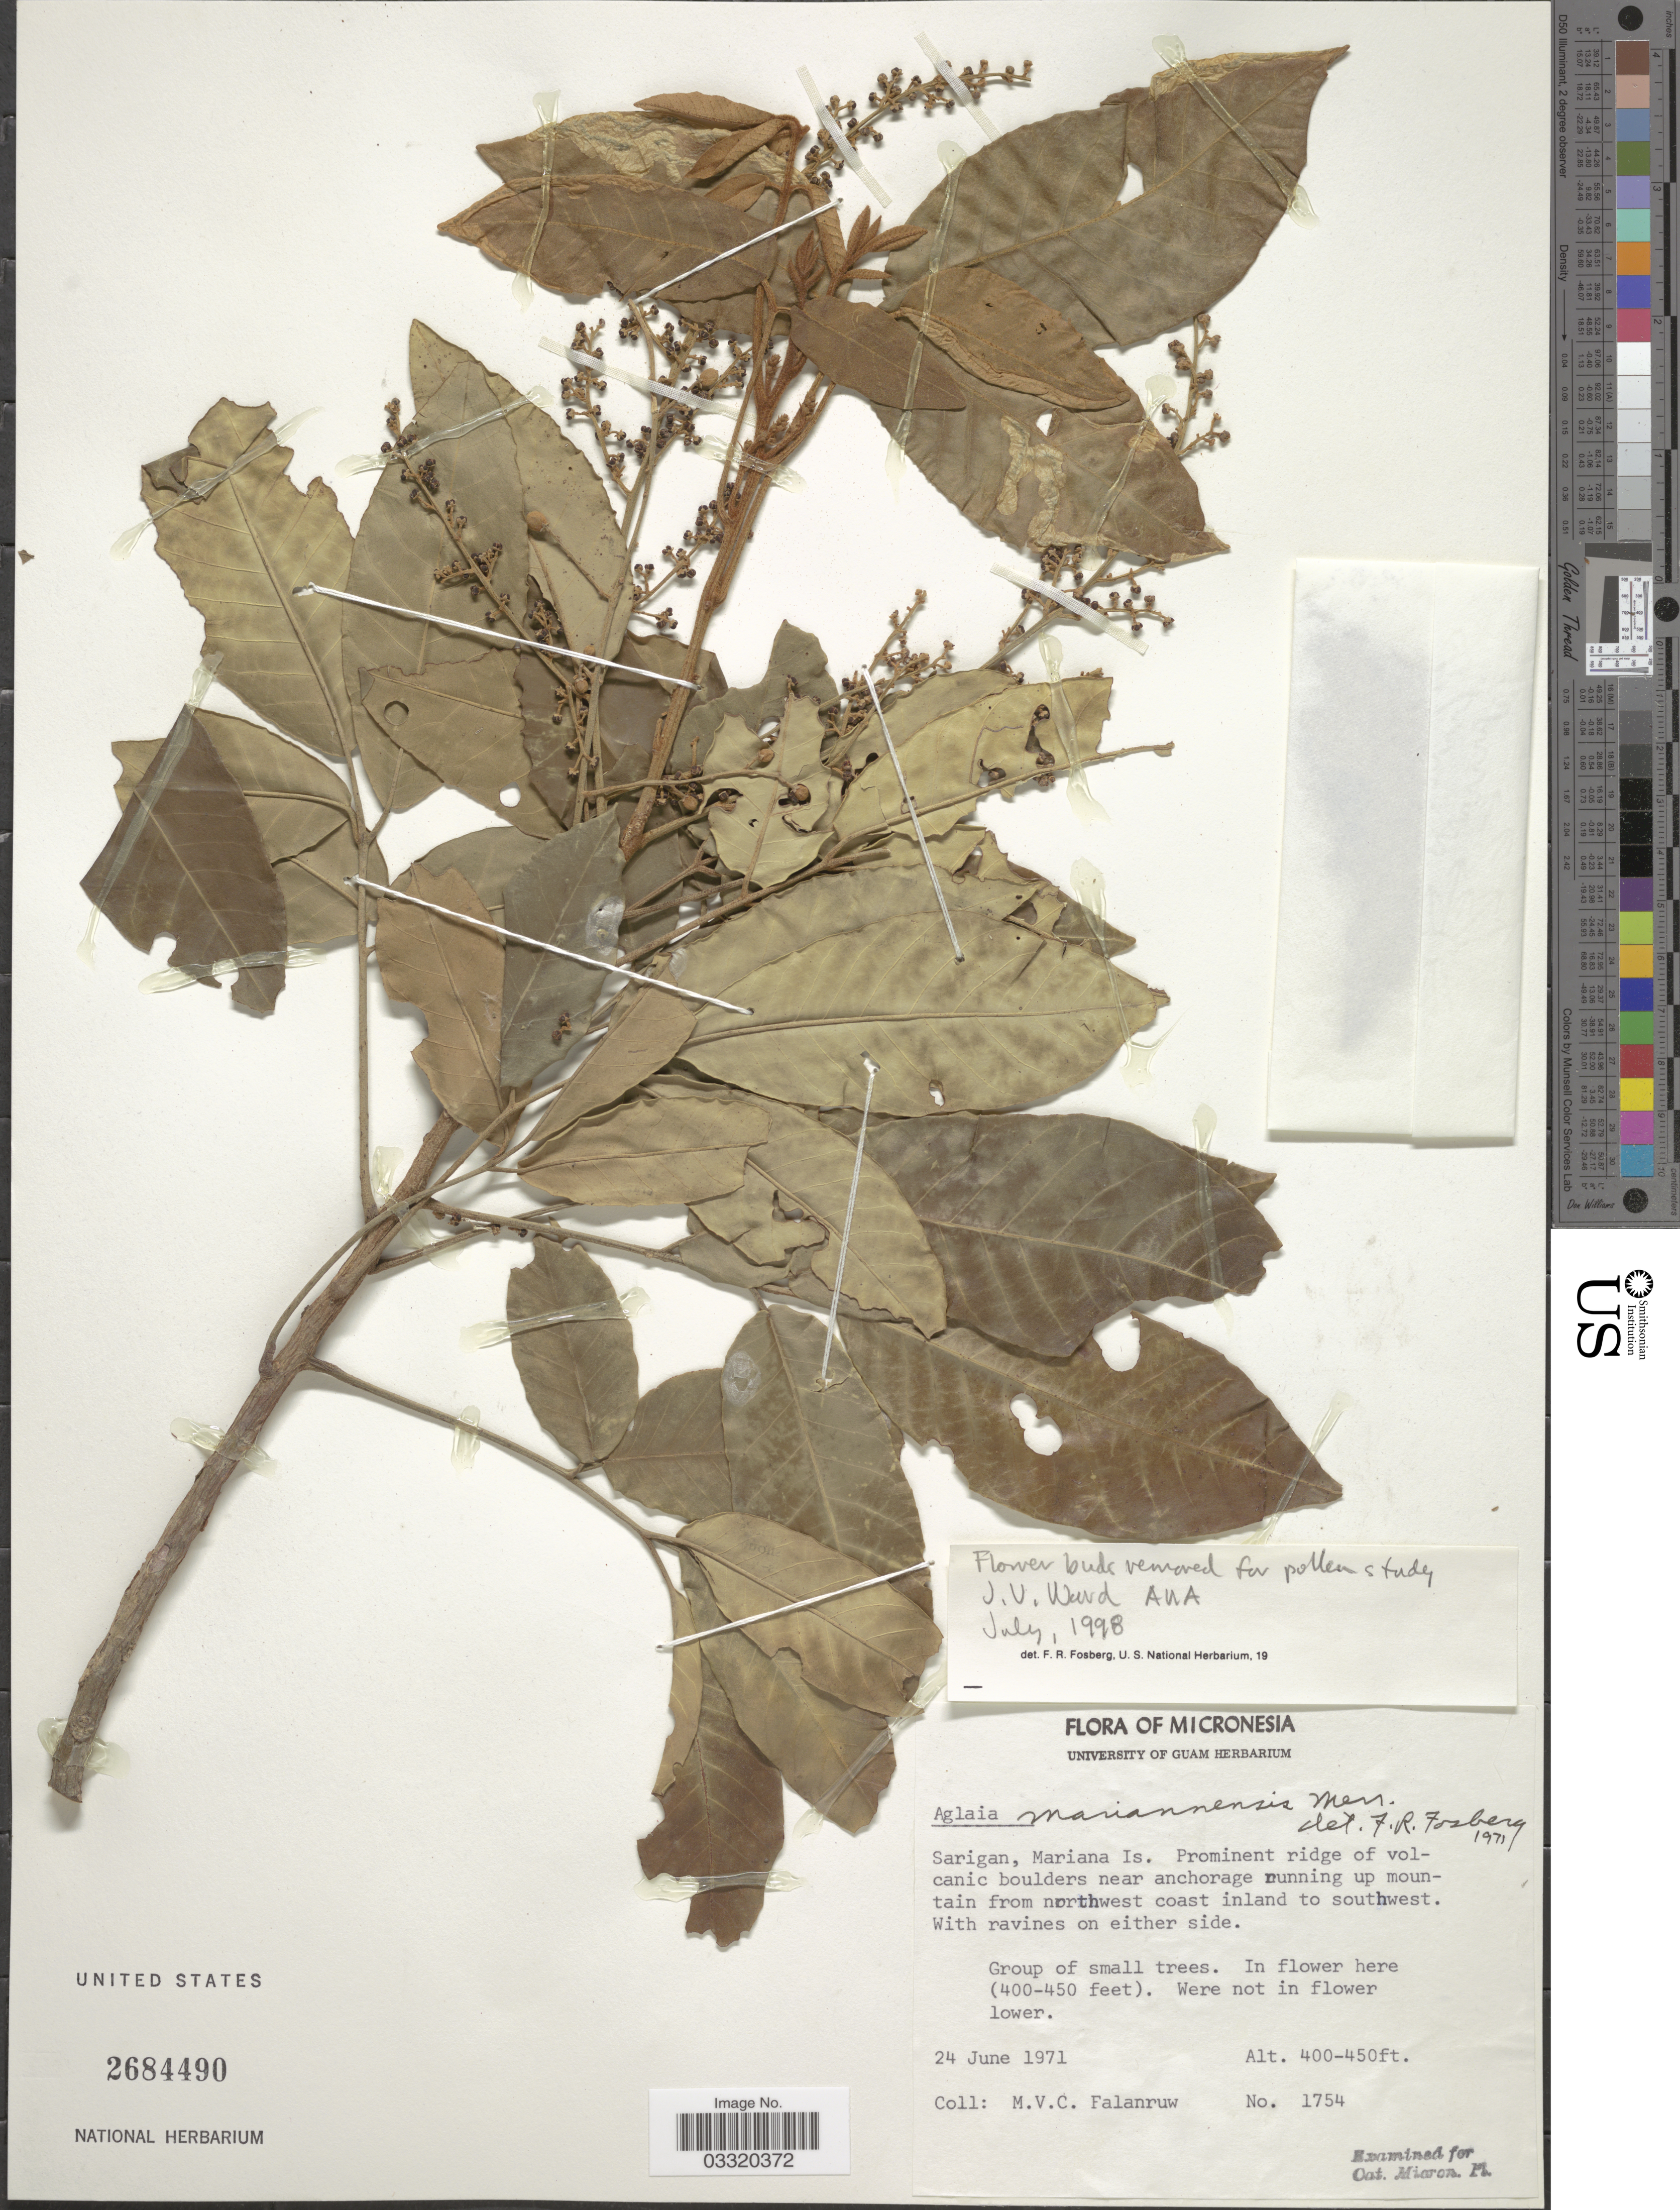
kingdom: Plantae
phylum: Tracheophyta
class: Magnoliopsida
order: Sapindales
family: Meliaceae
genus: Aglaia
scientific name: Aglaia mariannensis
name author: Merr.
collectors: M. V. Falanruw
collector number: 1754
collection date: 1971-06-24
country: Northern Mariana Islands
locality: Micronesia. Sarigan, Mariana Is. Prominent ridge of volcanic boulders near anchorage running up mountain from northwest coast inland to southwest.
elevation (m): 122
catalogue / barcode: US 2684490